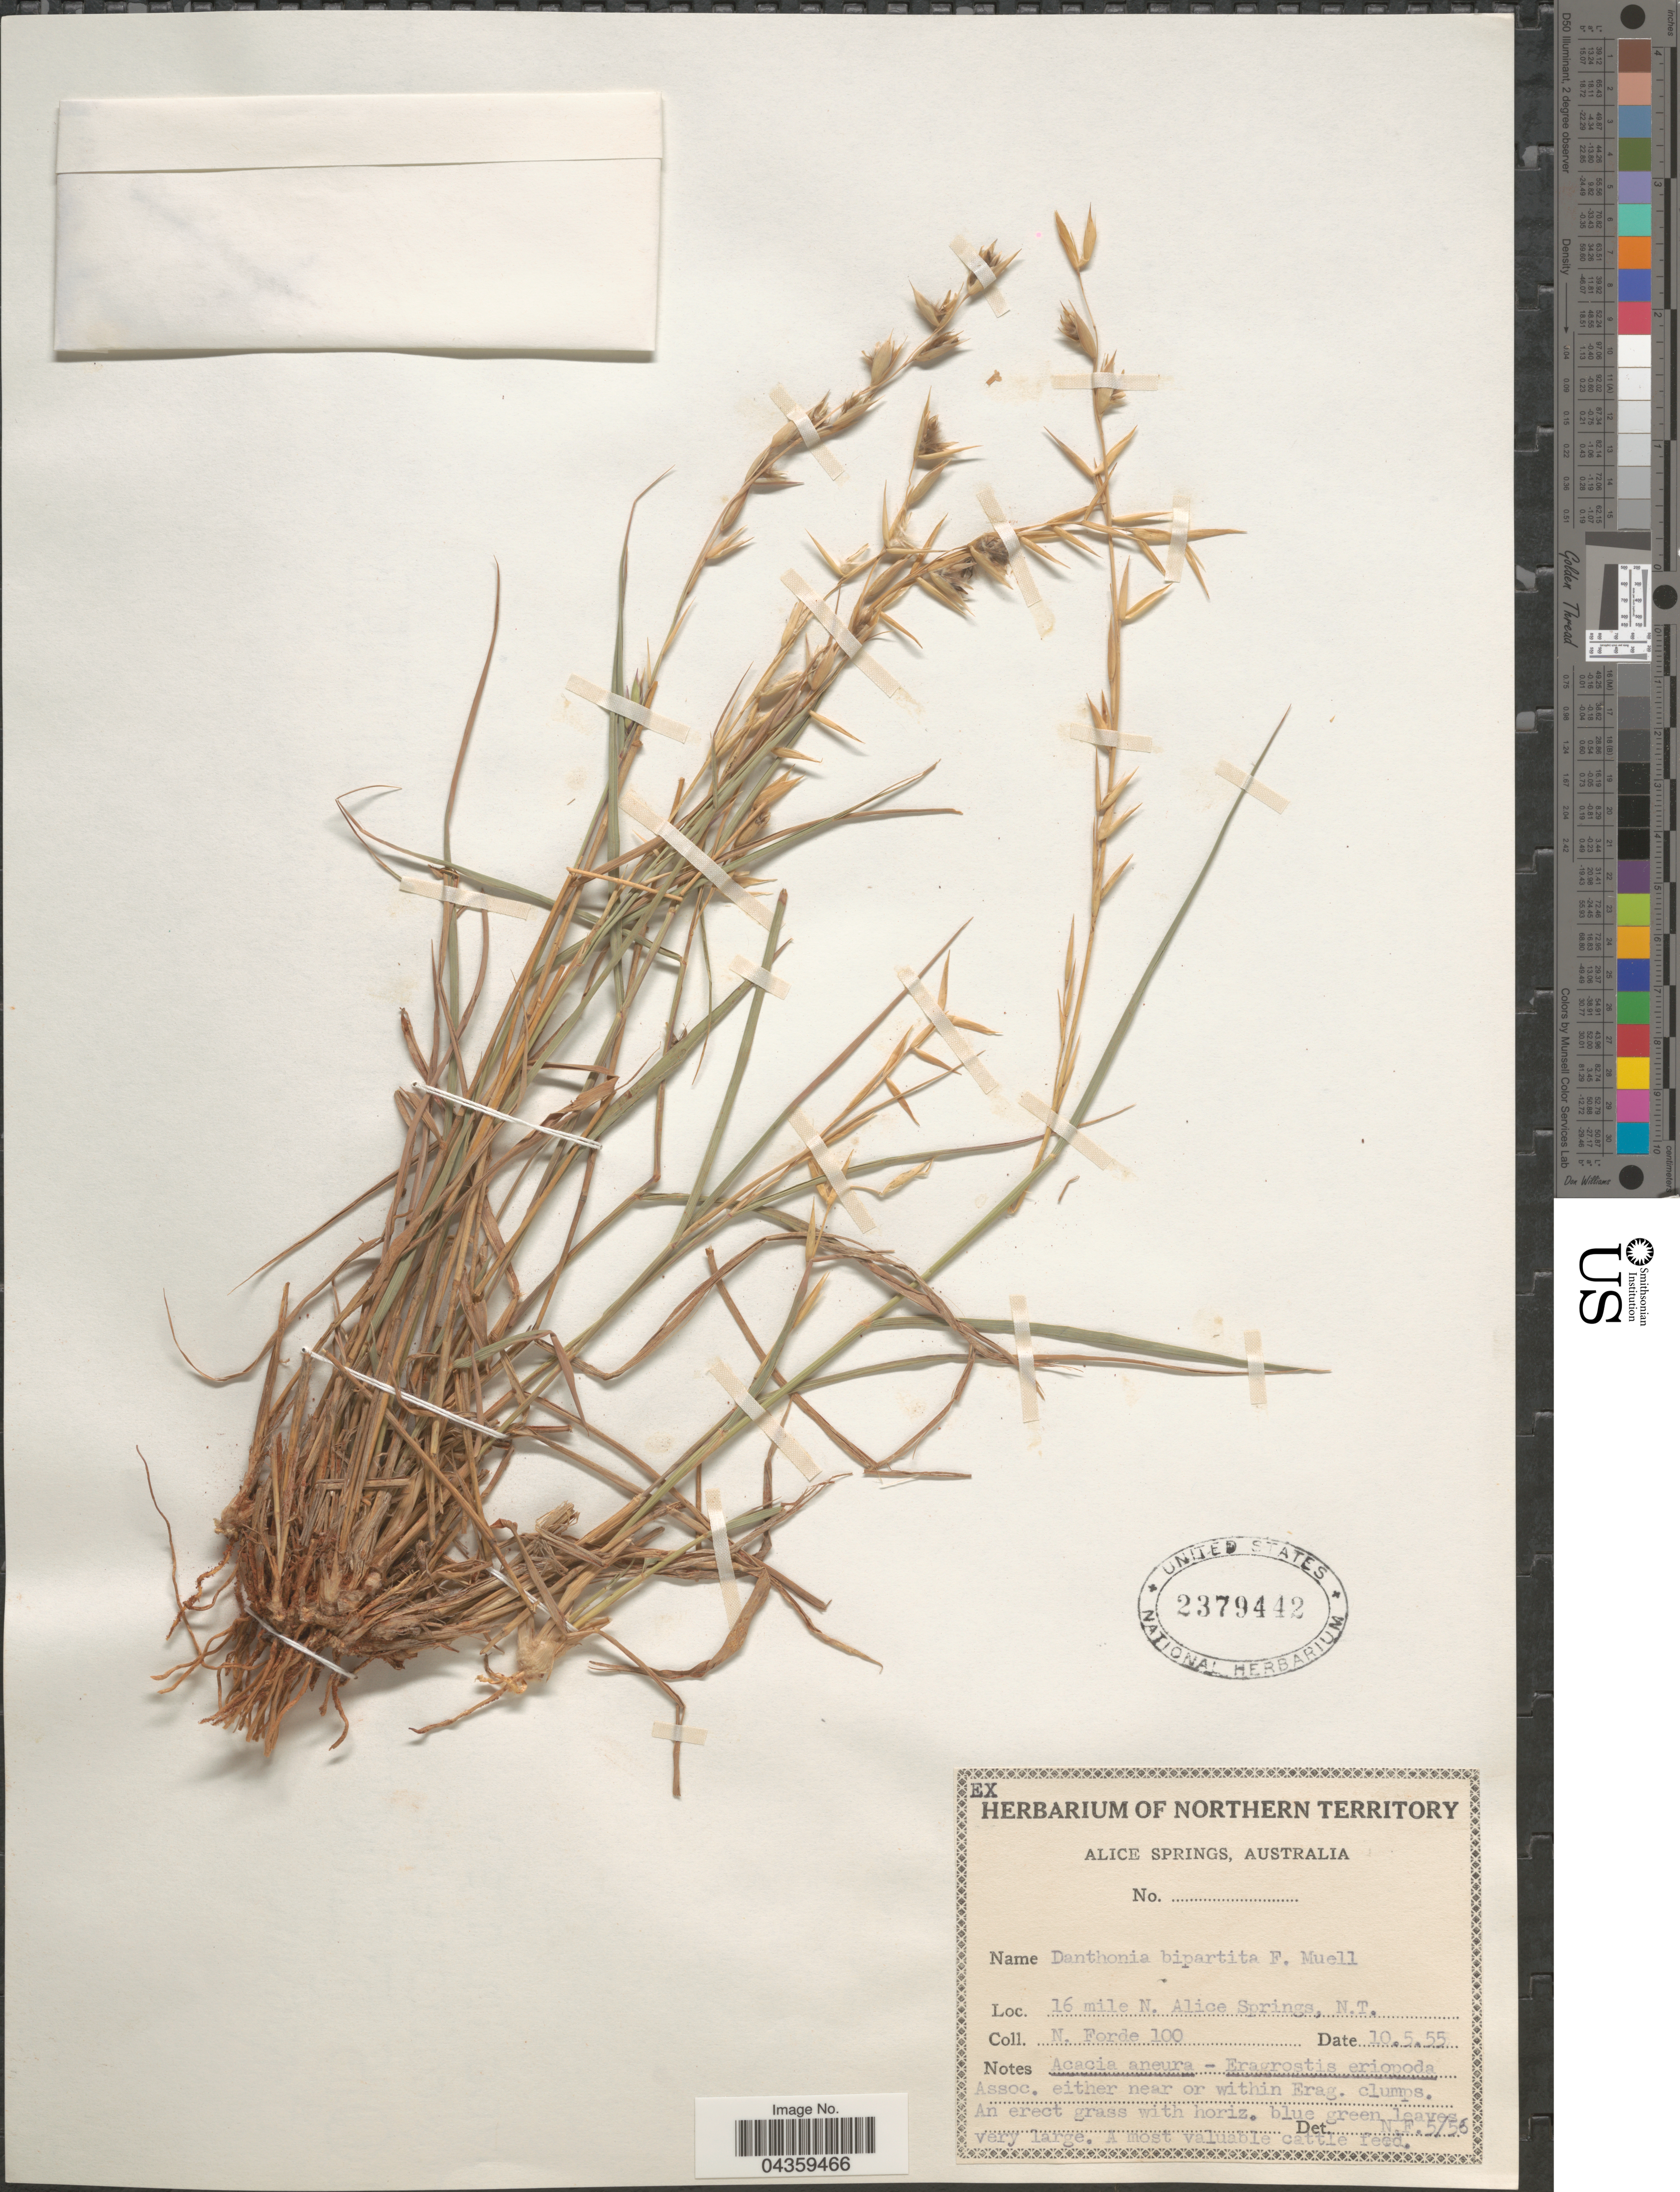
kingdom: Plantae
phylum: Tracheophyta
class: Liliopsida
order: Poales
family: Poaceae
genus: Monachather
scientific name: Monachather paradoxus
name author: Steud.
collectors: N. Forde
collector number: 100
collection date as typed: Transcribed d/m/y: 10/5/55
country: Australia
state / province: Northern Territory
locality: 16 mile N. Alice Springs, N.T.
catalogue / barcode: US 2379442